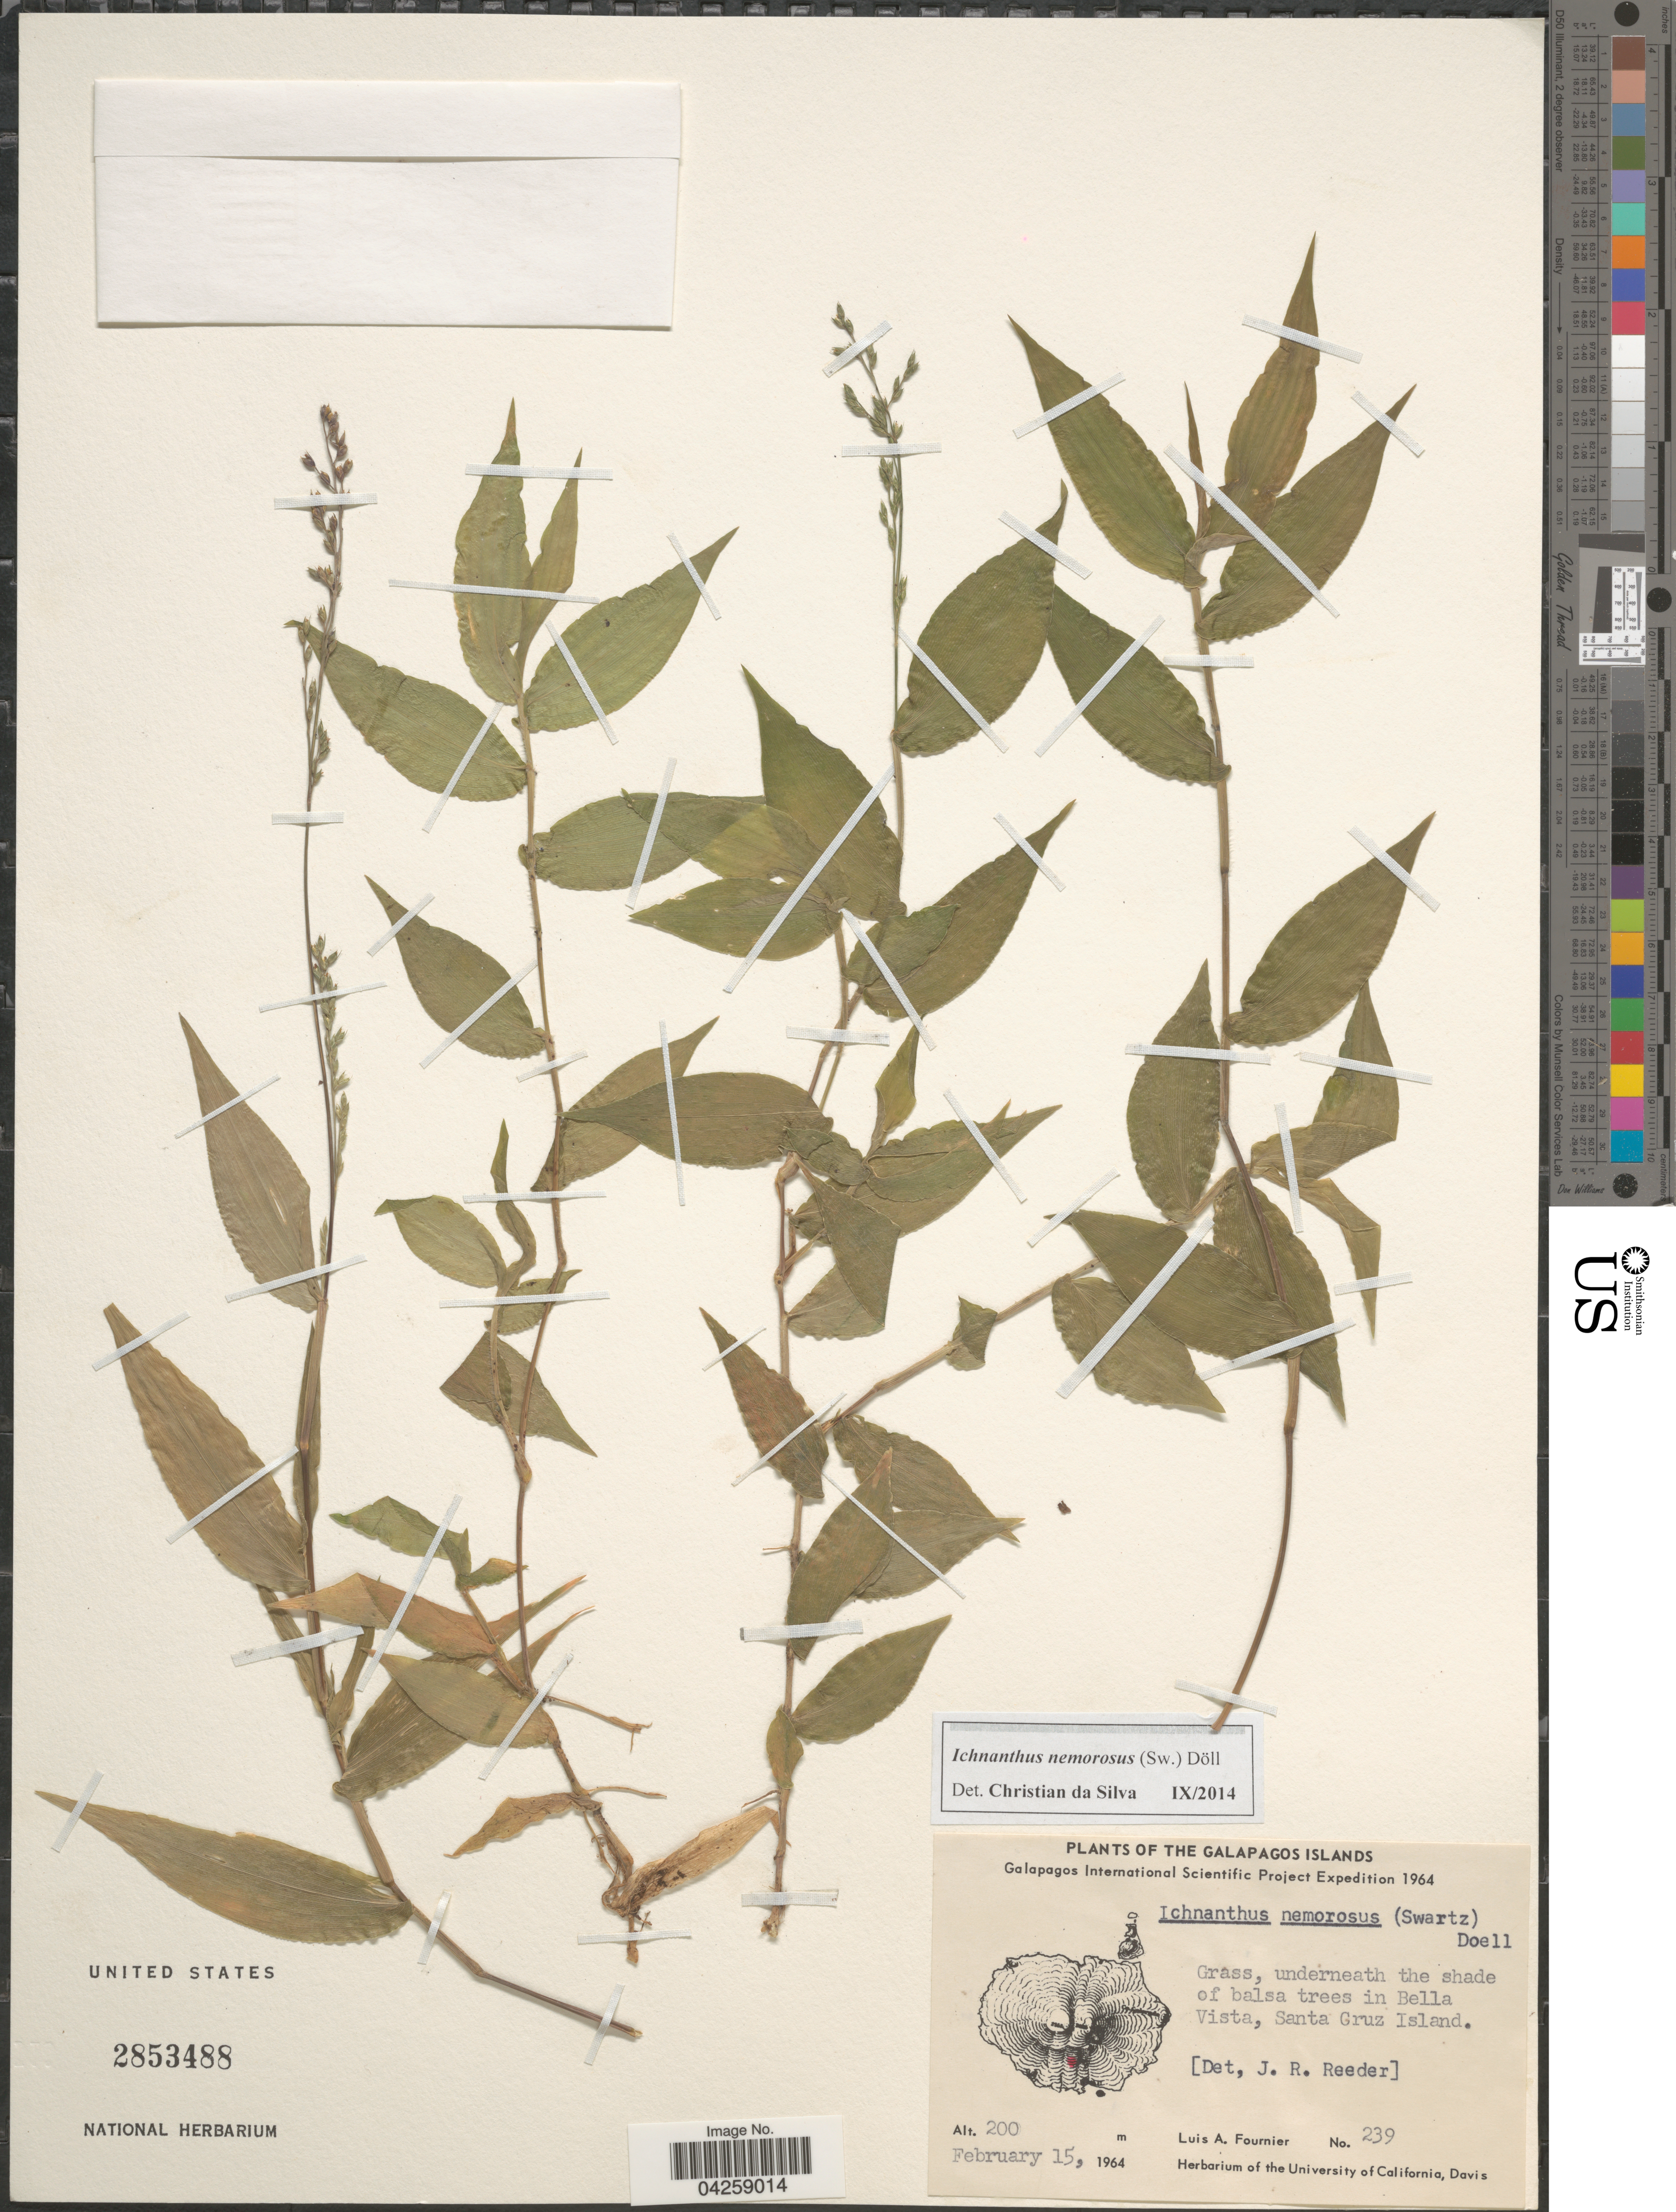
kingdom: Plantae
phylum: Tracheophyta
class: Liliopsida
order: Poales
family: Poaceae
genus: Ichnanthus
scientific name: Ichnanthus nemorosus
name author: (Sw.) Döll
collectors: L. A. Fournier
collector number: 239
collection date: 1964-02-15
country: Ecuador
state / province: Colón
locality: Galapagos Islands. Galapagos International Scientific Project Expedition 1964. Underneath the shade of balsa trees in Bella Vista, Santa Cruz Island.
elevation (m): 200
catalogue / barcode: US 2853488